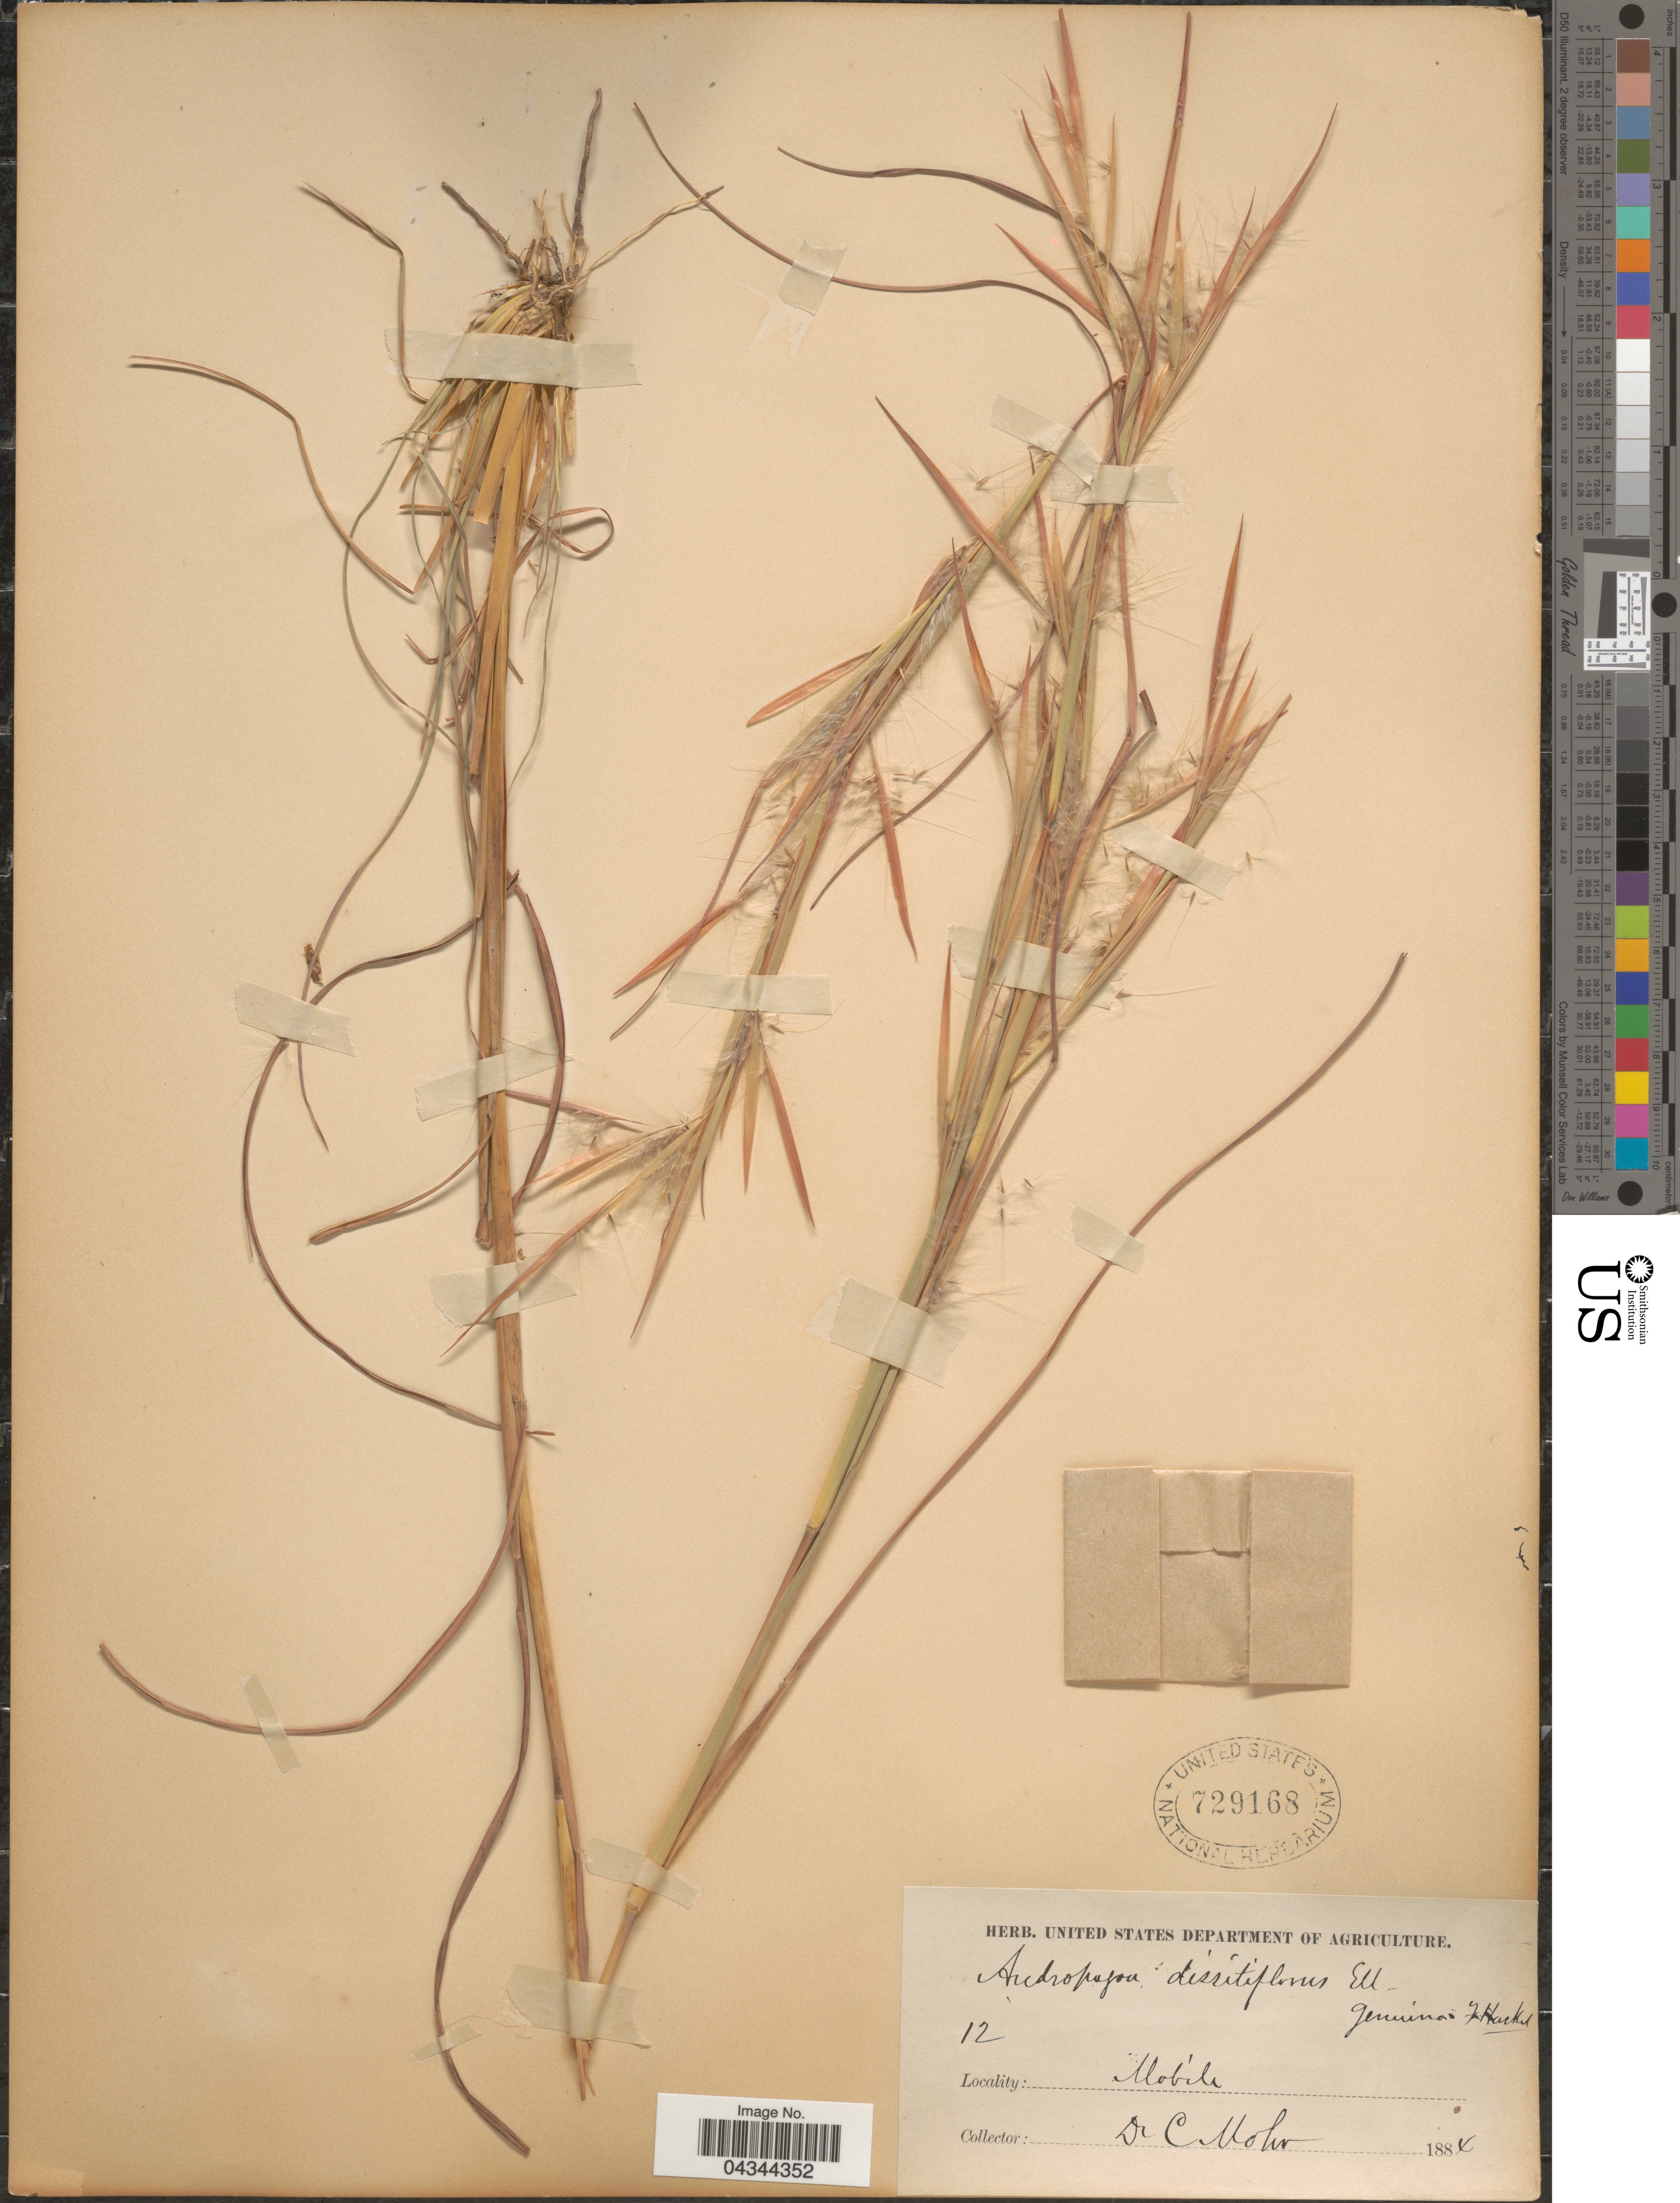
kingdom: Plantae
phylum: Tracheophyta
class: Liliopsida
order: Poales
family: Poaceae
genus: Andropogon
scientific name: Andropogon virginicus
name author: L.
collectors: C. T. Mohr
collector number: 12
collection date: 1884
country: United States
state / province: Alabama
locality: Mobile.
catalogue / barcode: US 729168